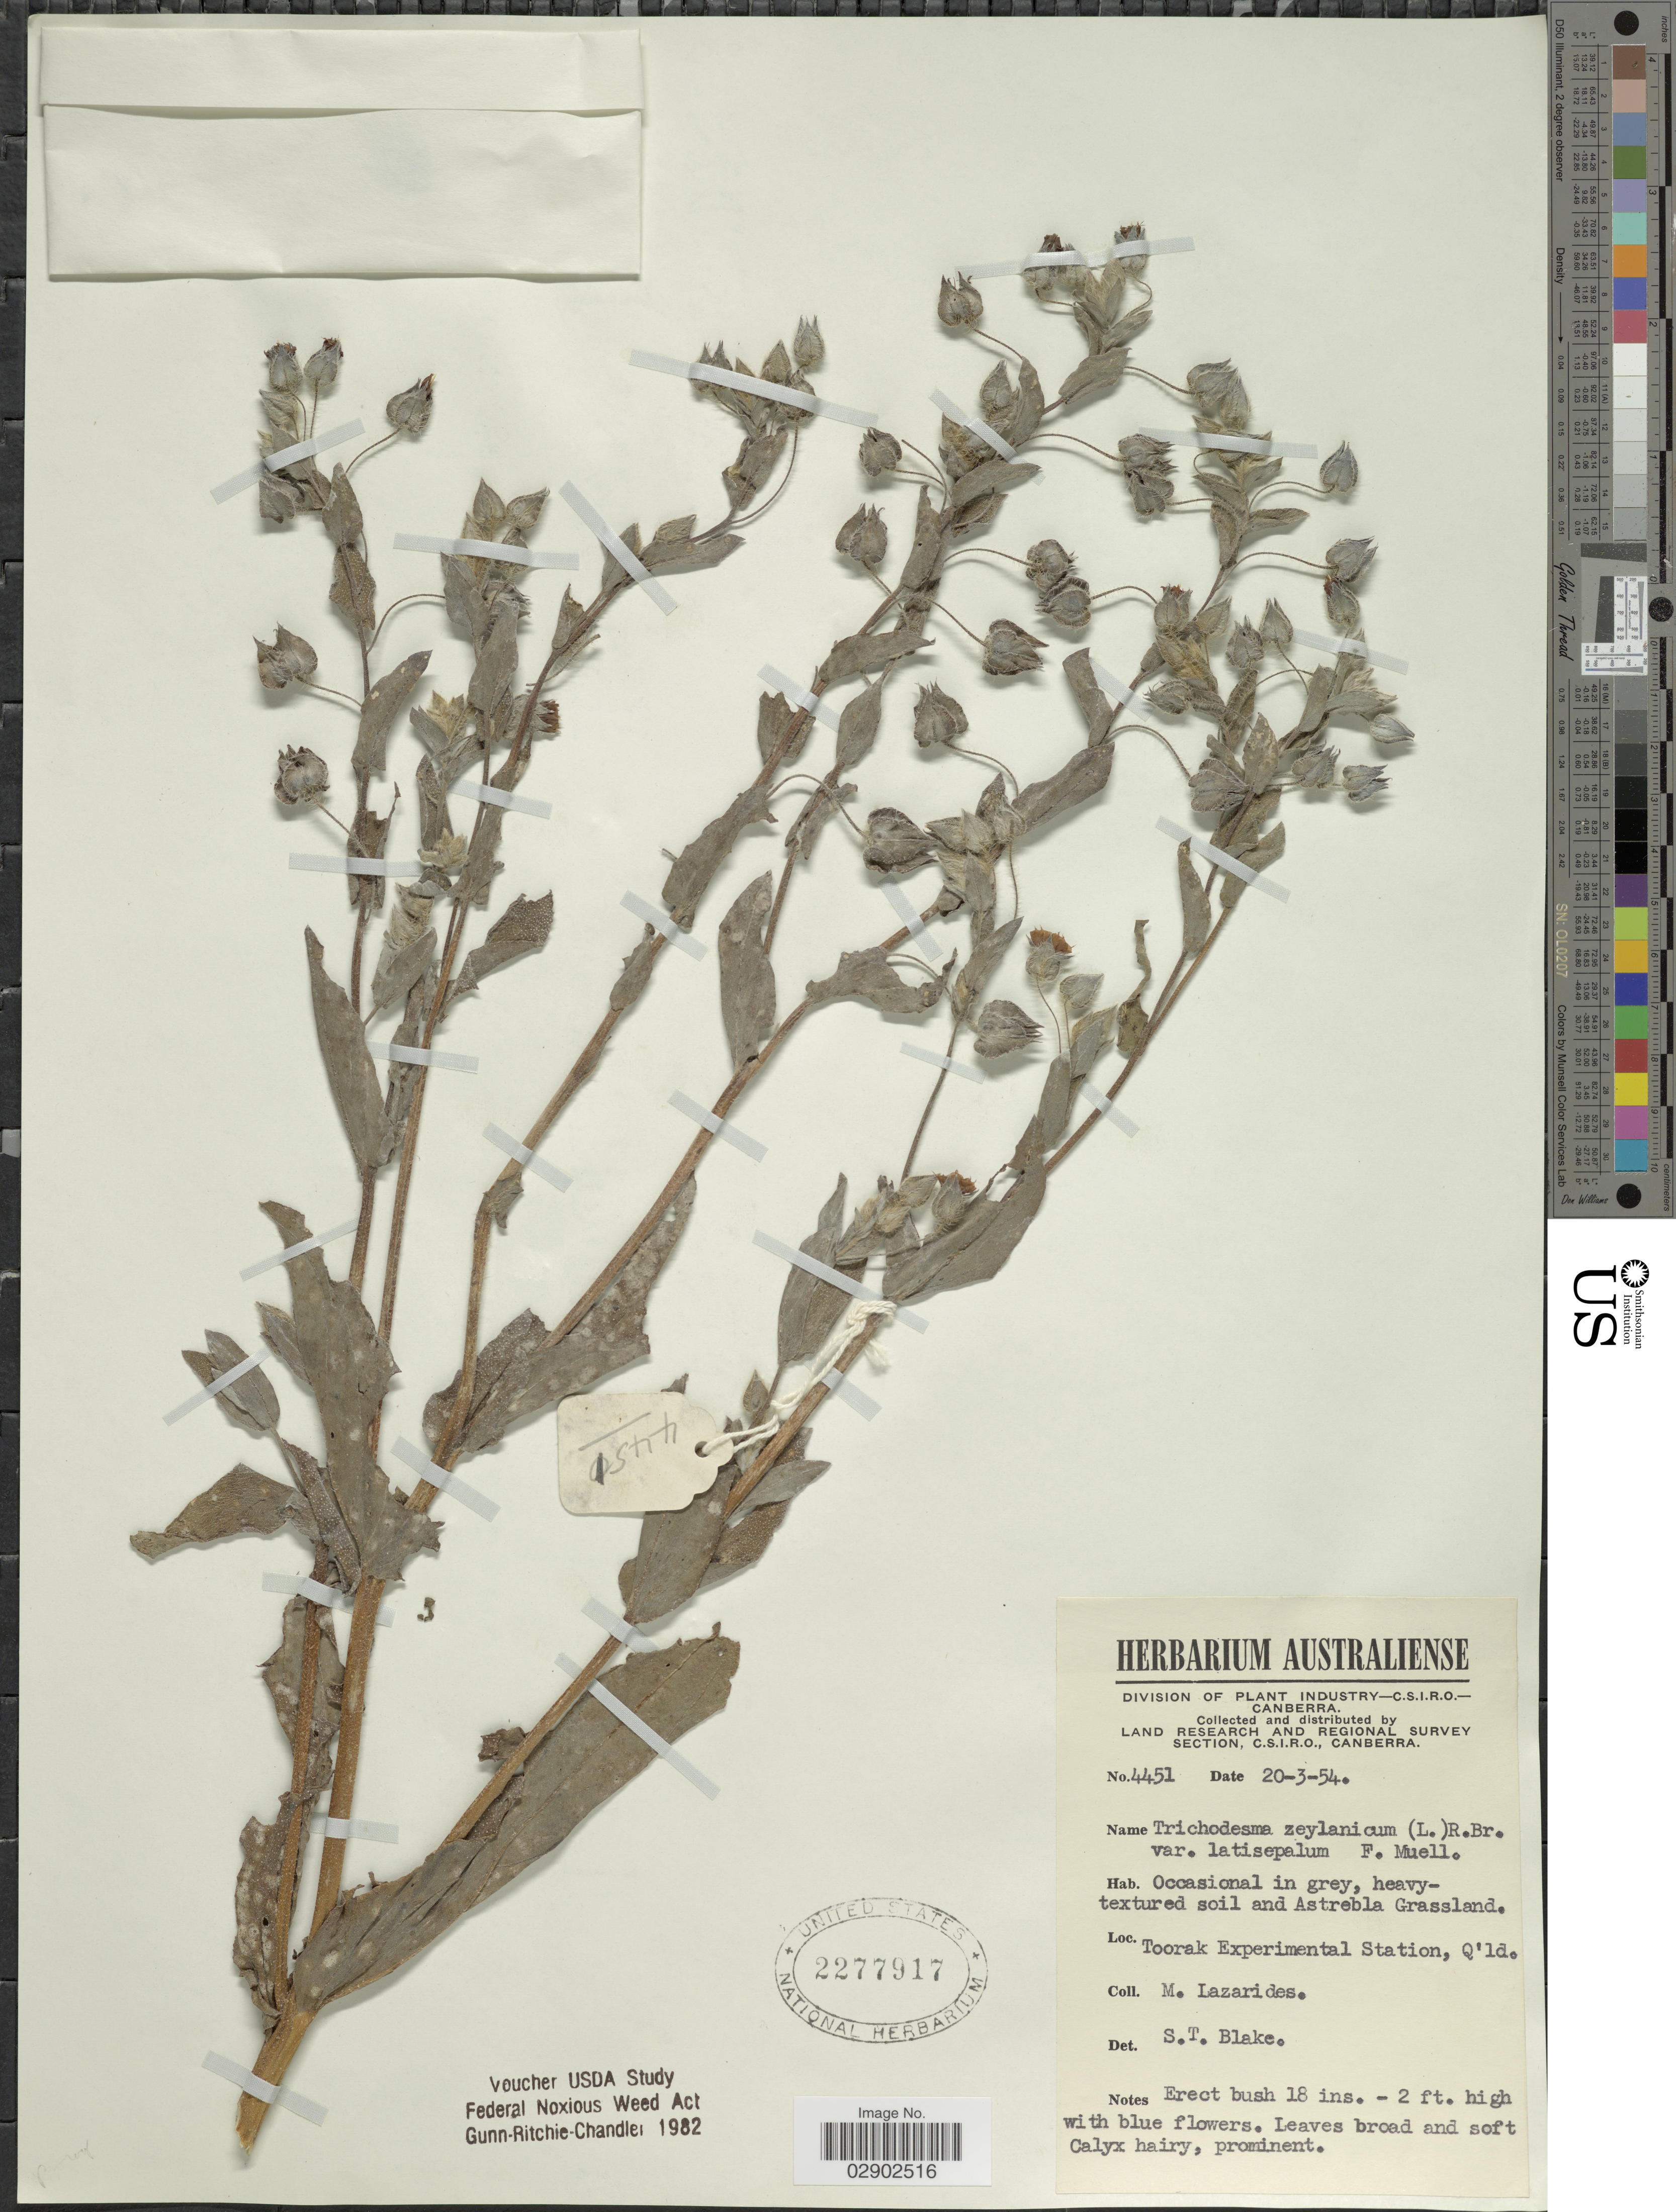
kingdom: Plantae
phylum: Tracheophyta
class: Magnoliopsida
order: Boraginales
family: Boraginaceae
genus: Trichodesma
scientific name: Trichodesma zeylanicum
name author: (Burm. f.) R. Br.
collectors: M. Lazarides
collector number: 4451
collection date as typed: Transcribed d/m/y: 20/3/54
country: Australia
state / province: Queensland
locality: Toorak Experimental Station, Q'ld.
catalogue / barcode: US 2277917